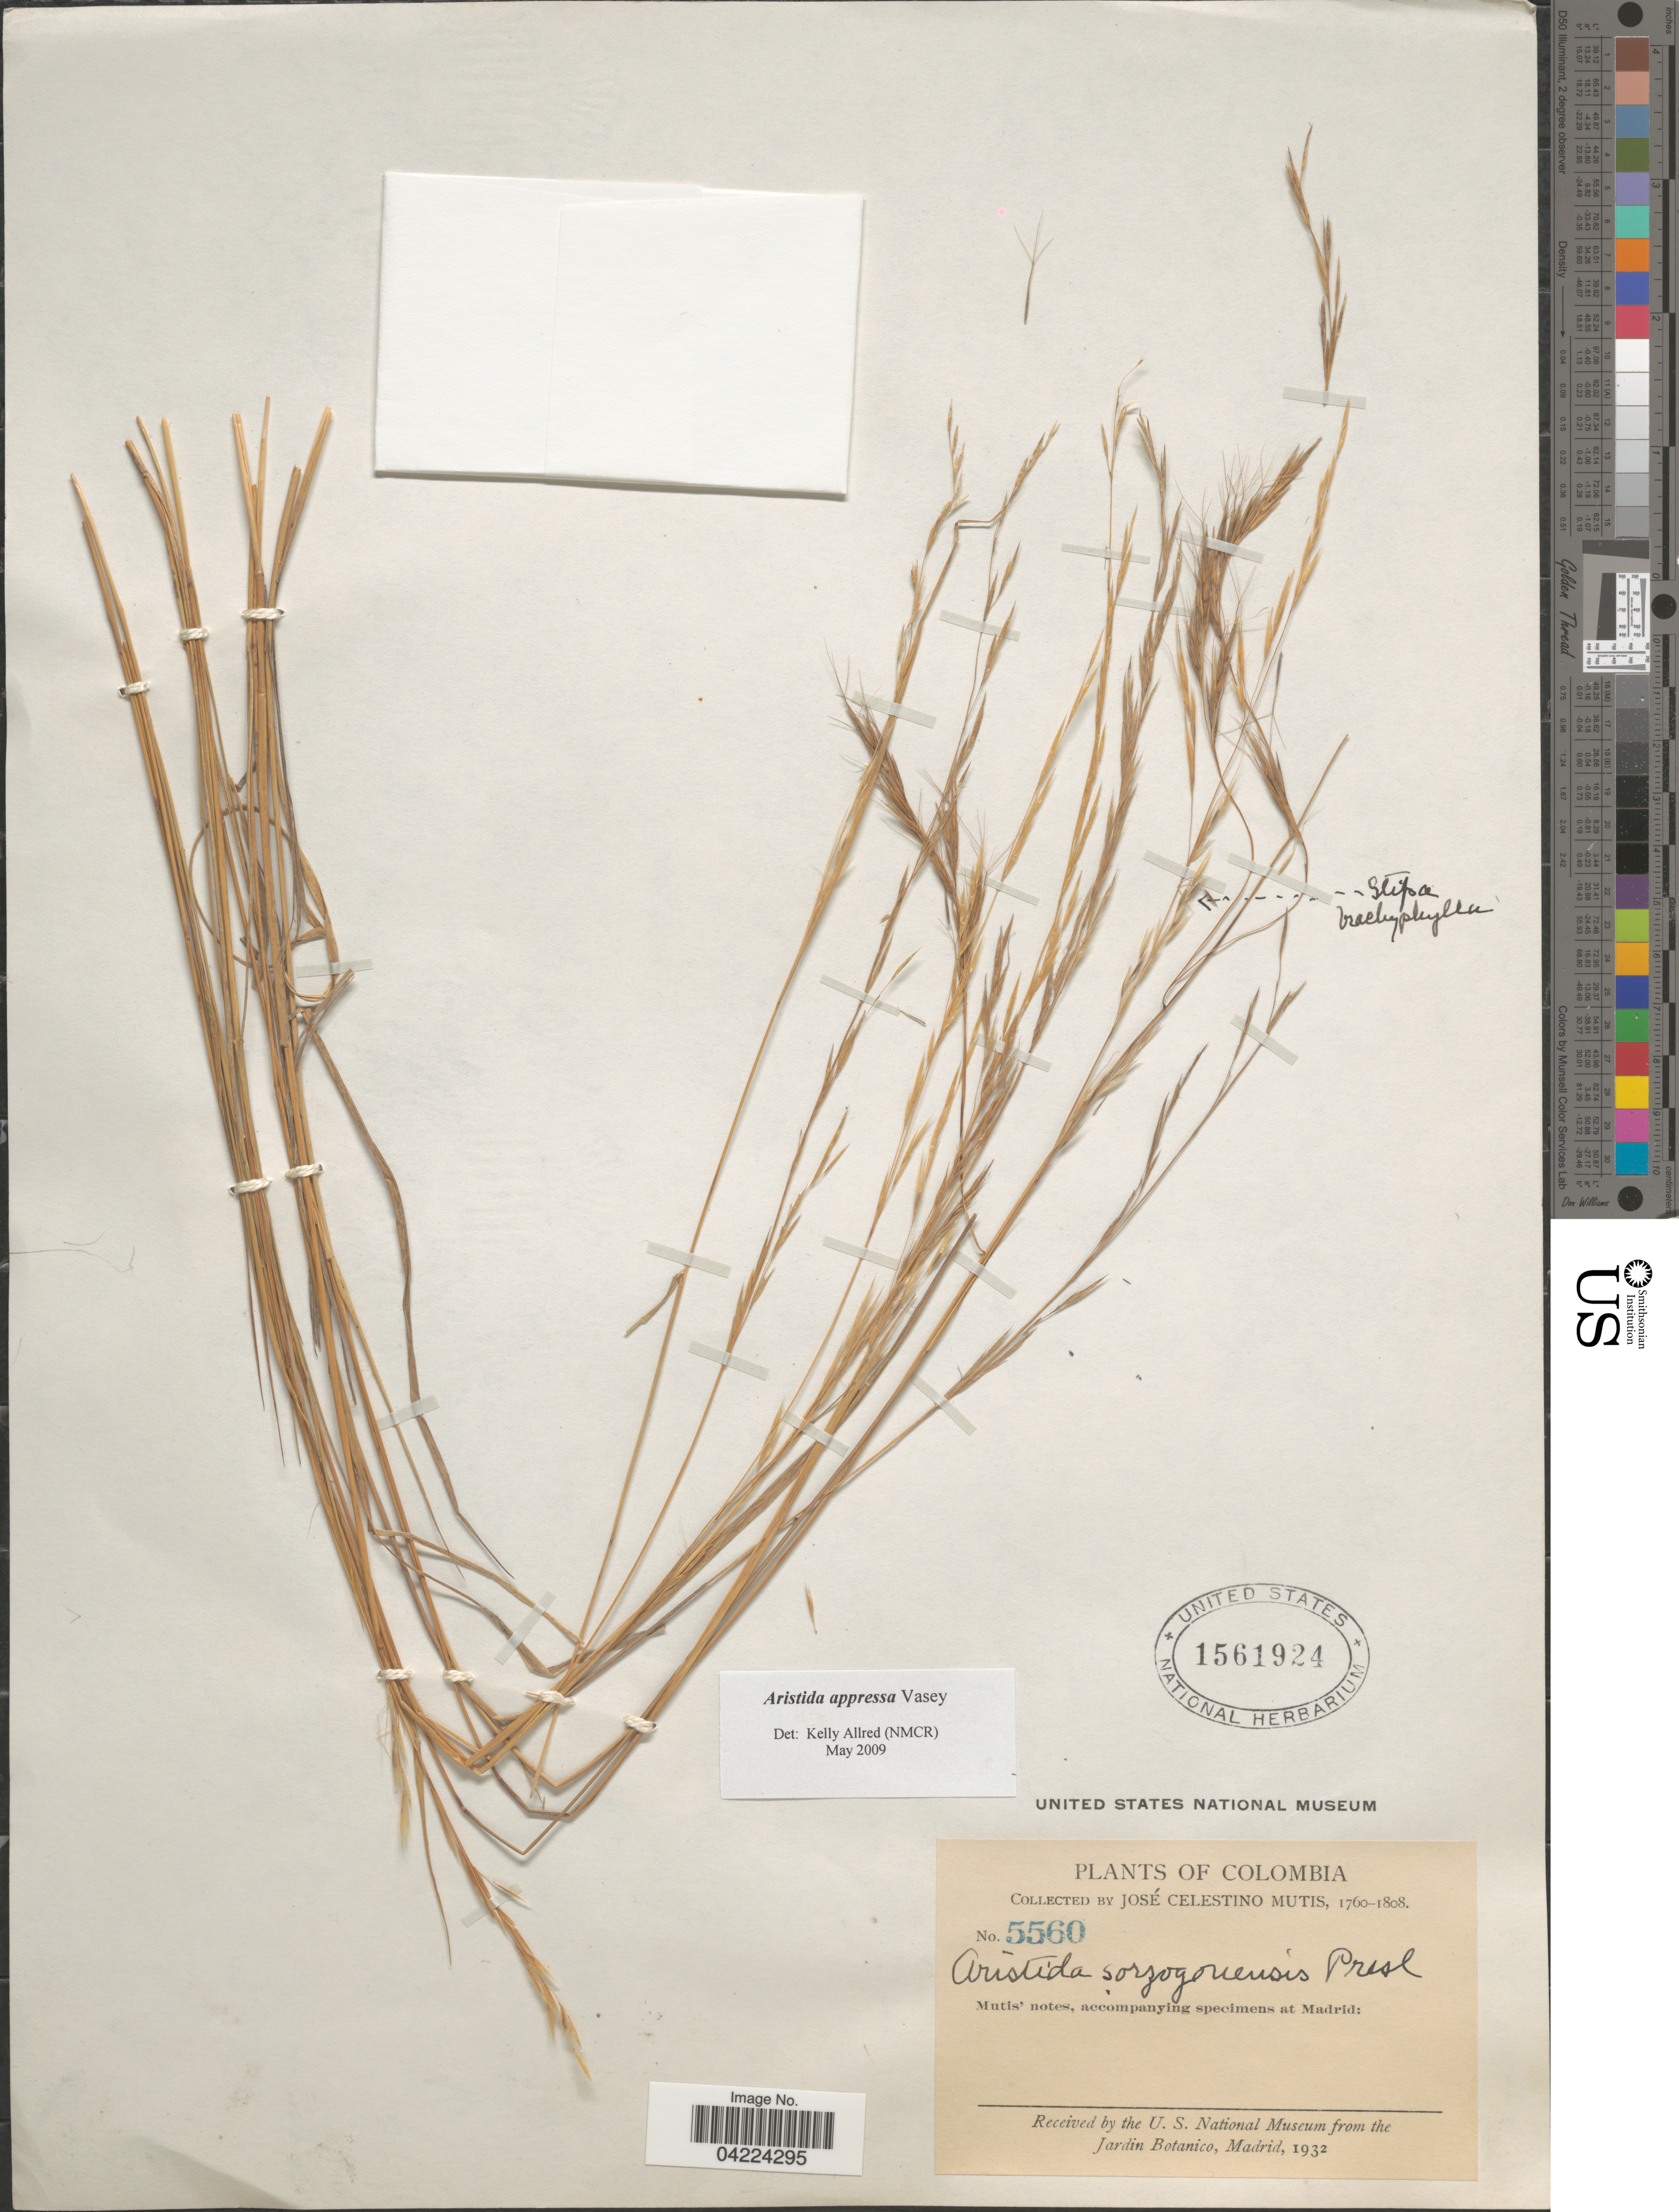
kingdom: Plantae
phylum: Tracheophyta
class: Liliopsida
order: Poales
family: Poaceae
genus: Aristida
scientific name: Aristida appressa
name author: Vasey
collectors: J. C. B. Mutis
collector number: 5560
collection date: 1760/1808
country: Colombia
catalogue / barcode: US 1561924